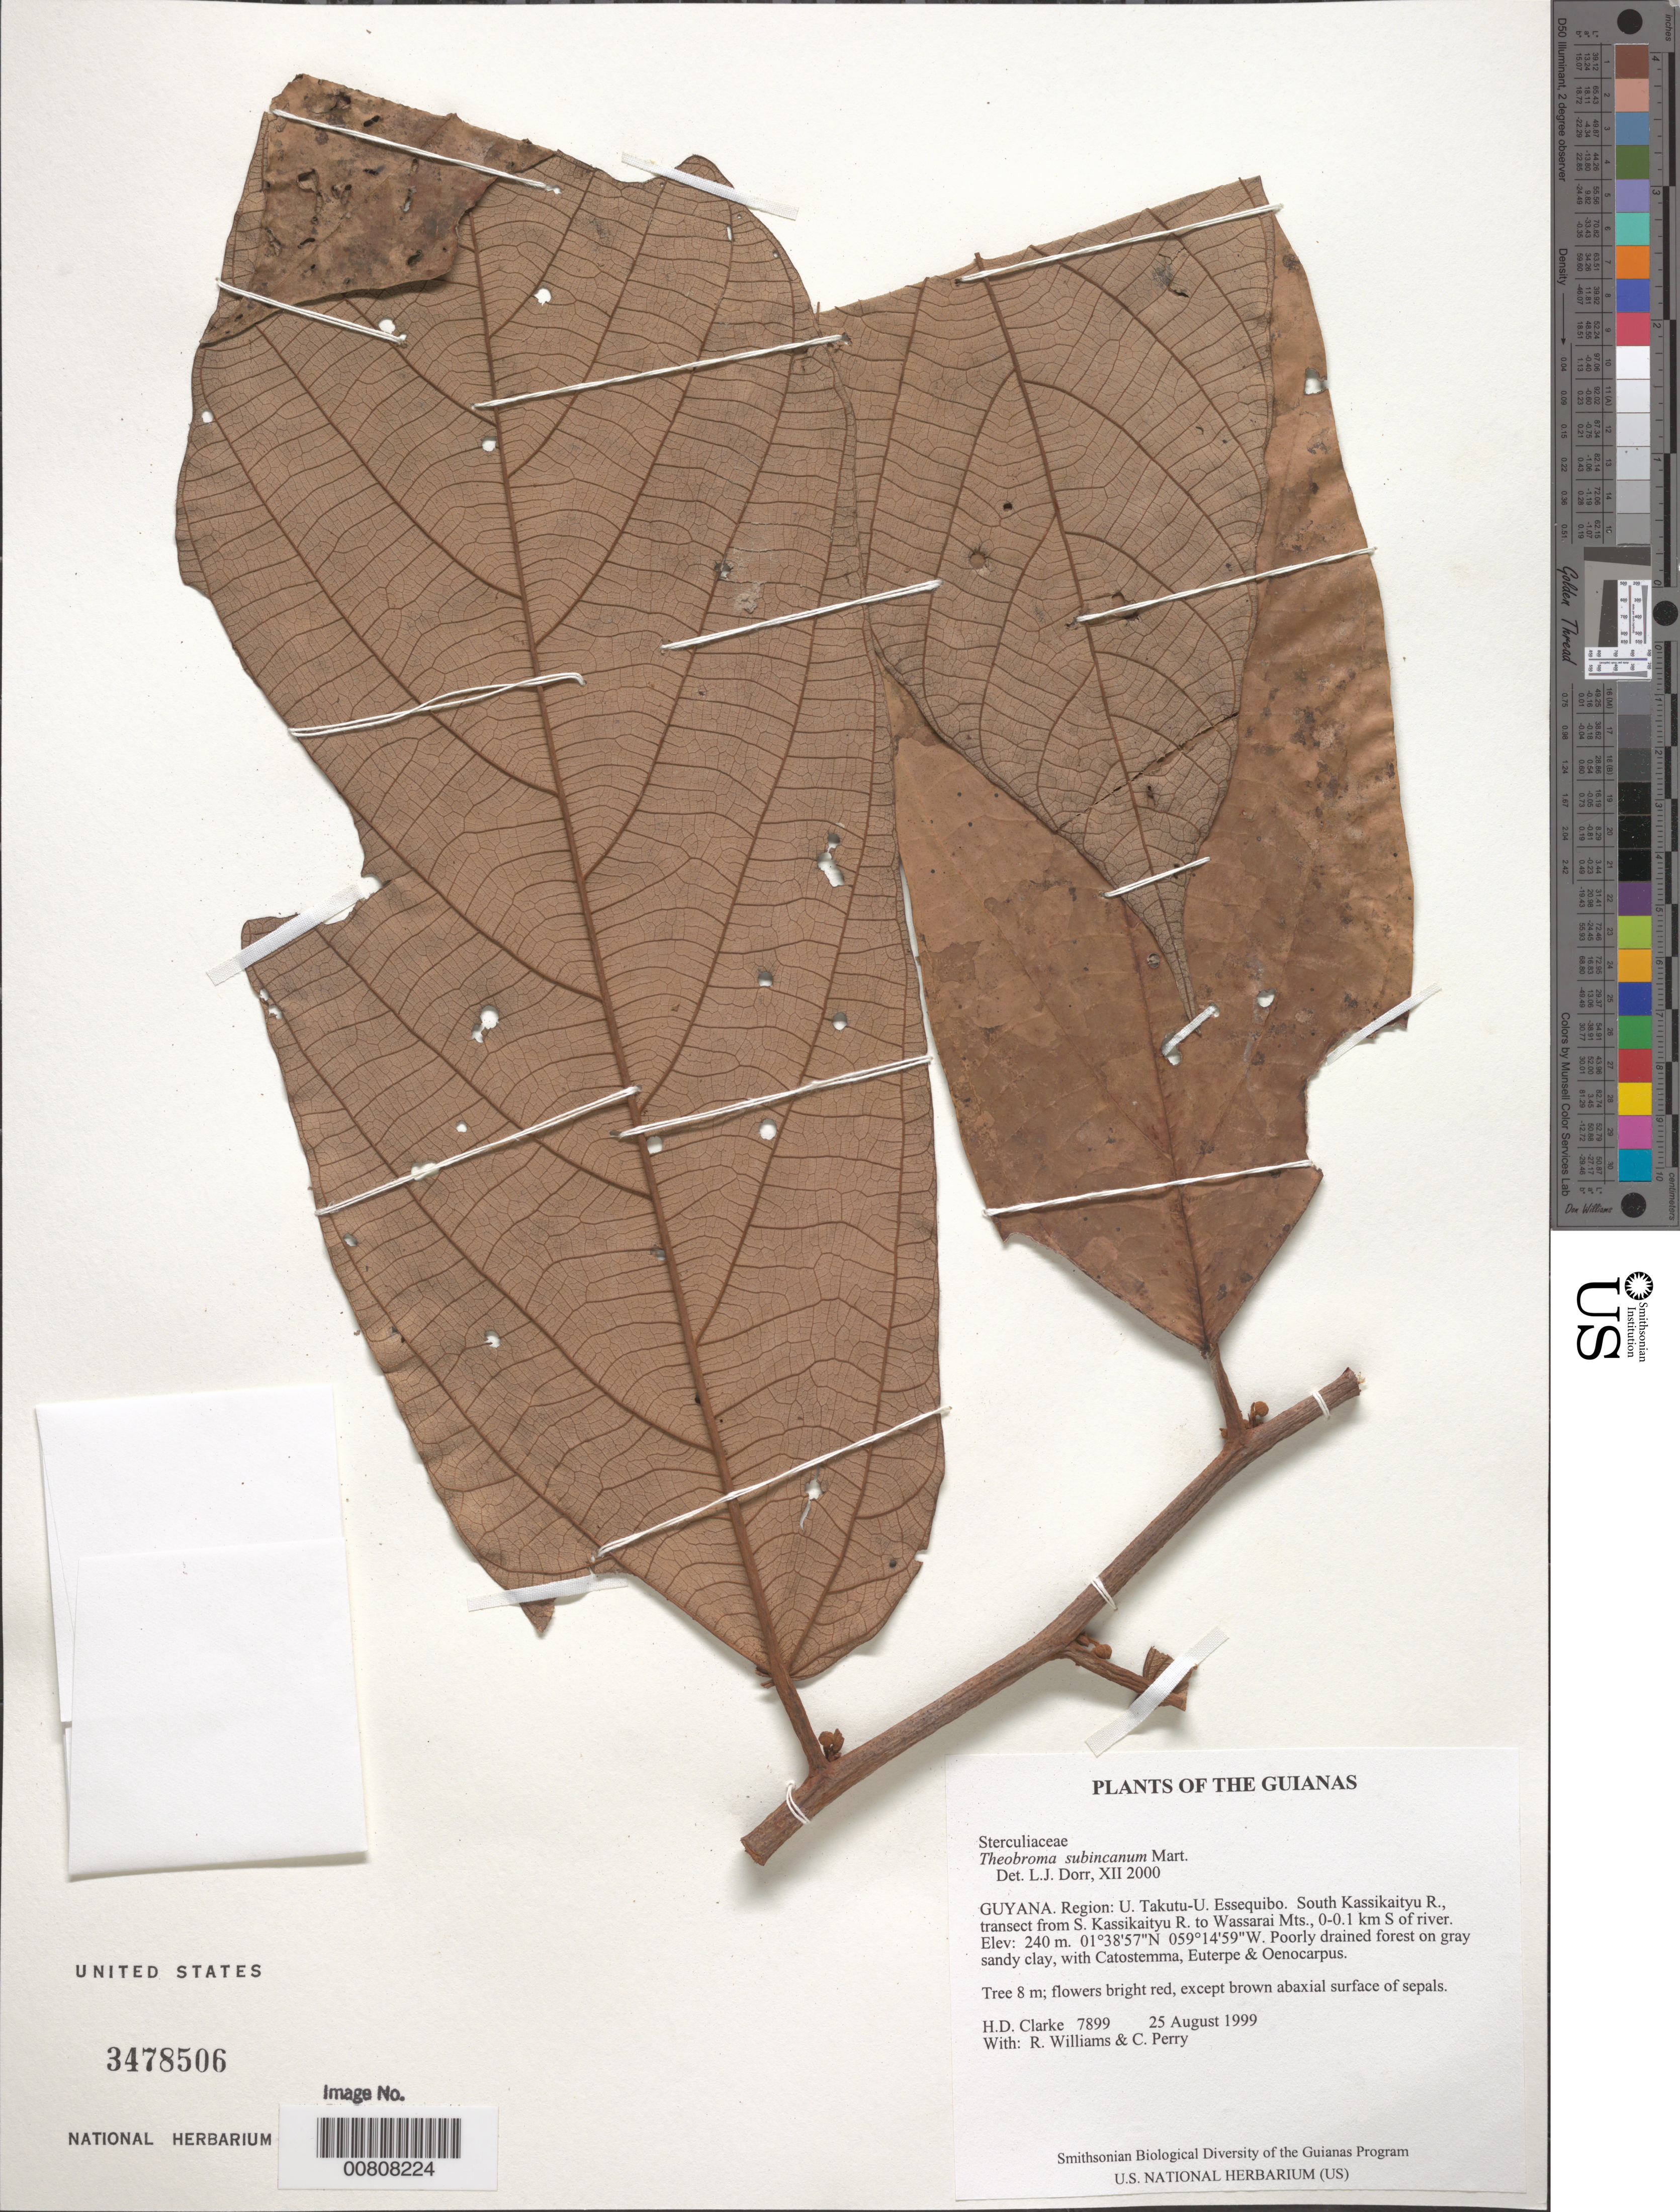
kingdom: Plantae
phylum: Tracheophyta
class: Magnoliopsida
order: Malvales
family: Malvaceae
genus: Theobroma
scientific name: Theobroma subincanum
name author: Mart.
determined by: Dorr, L. J., (BOT), Smithsonian Institution - National Museum of Natural History (UNITED STATES)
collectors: H. D. Clarke, R. Williams & C. Perry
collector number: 7899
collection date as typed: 25 August 1999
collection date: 1999-08-25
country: Guyana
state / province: U. Takutu-U. Essequibo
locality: South Kassikaityu R., transect from S. Kassikaityu R. to Wassarai Mts., 0-0.1 km S of river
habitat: Poorly drained forest on gray sandy clay, with Catostemma, Euterpe & Oenocarpus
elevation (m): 240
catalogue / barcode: US 3478506